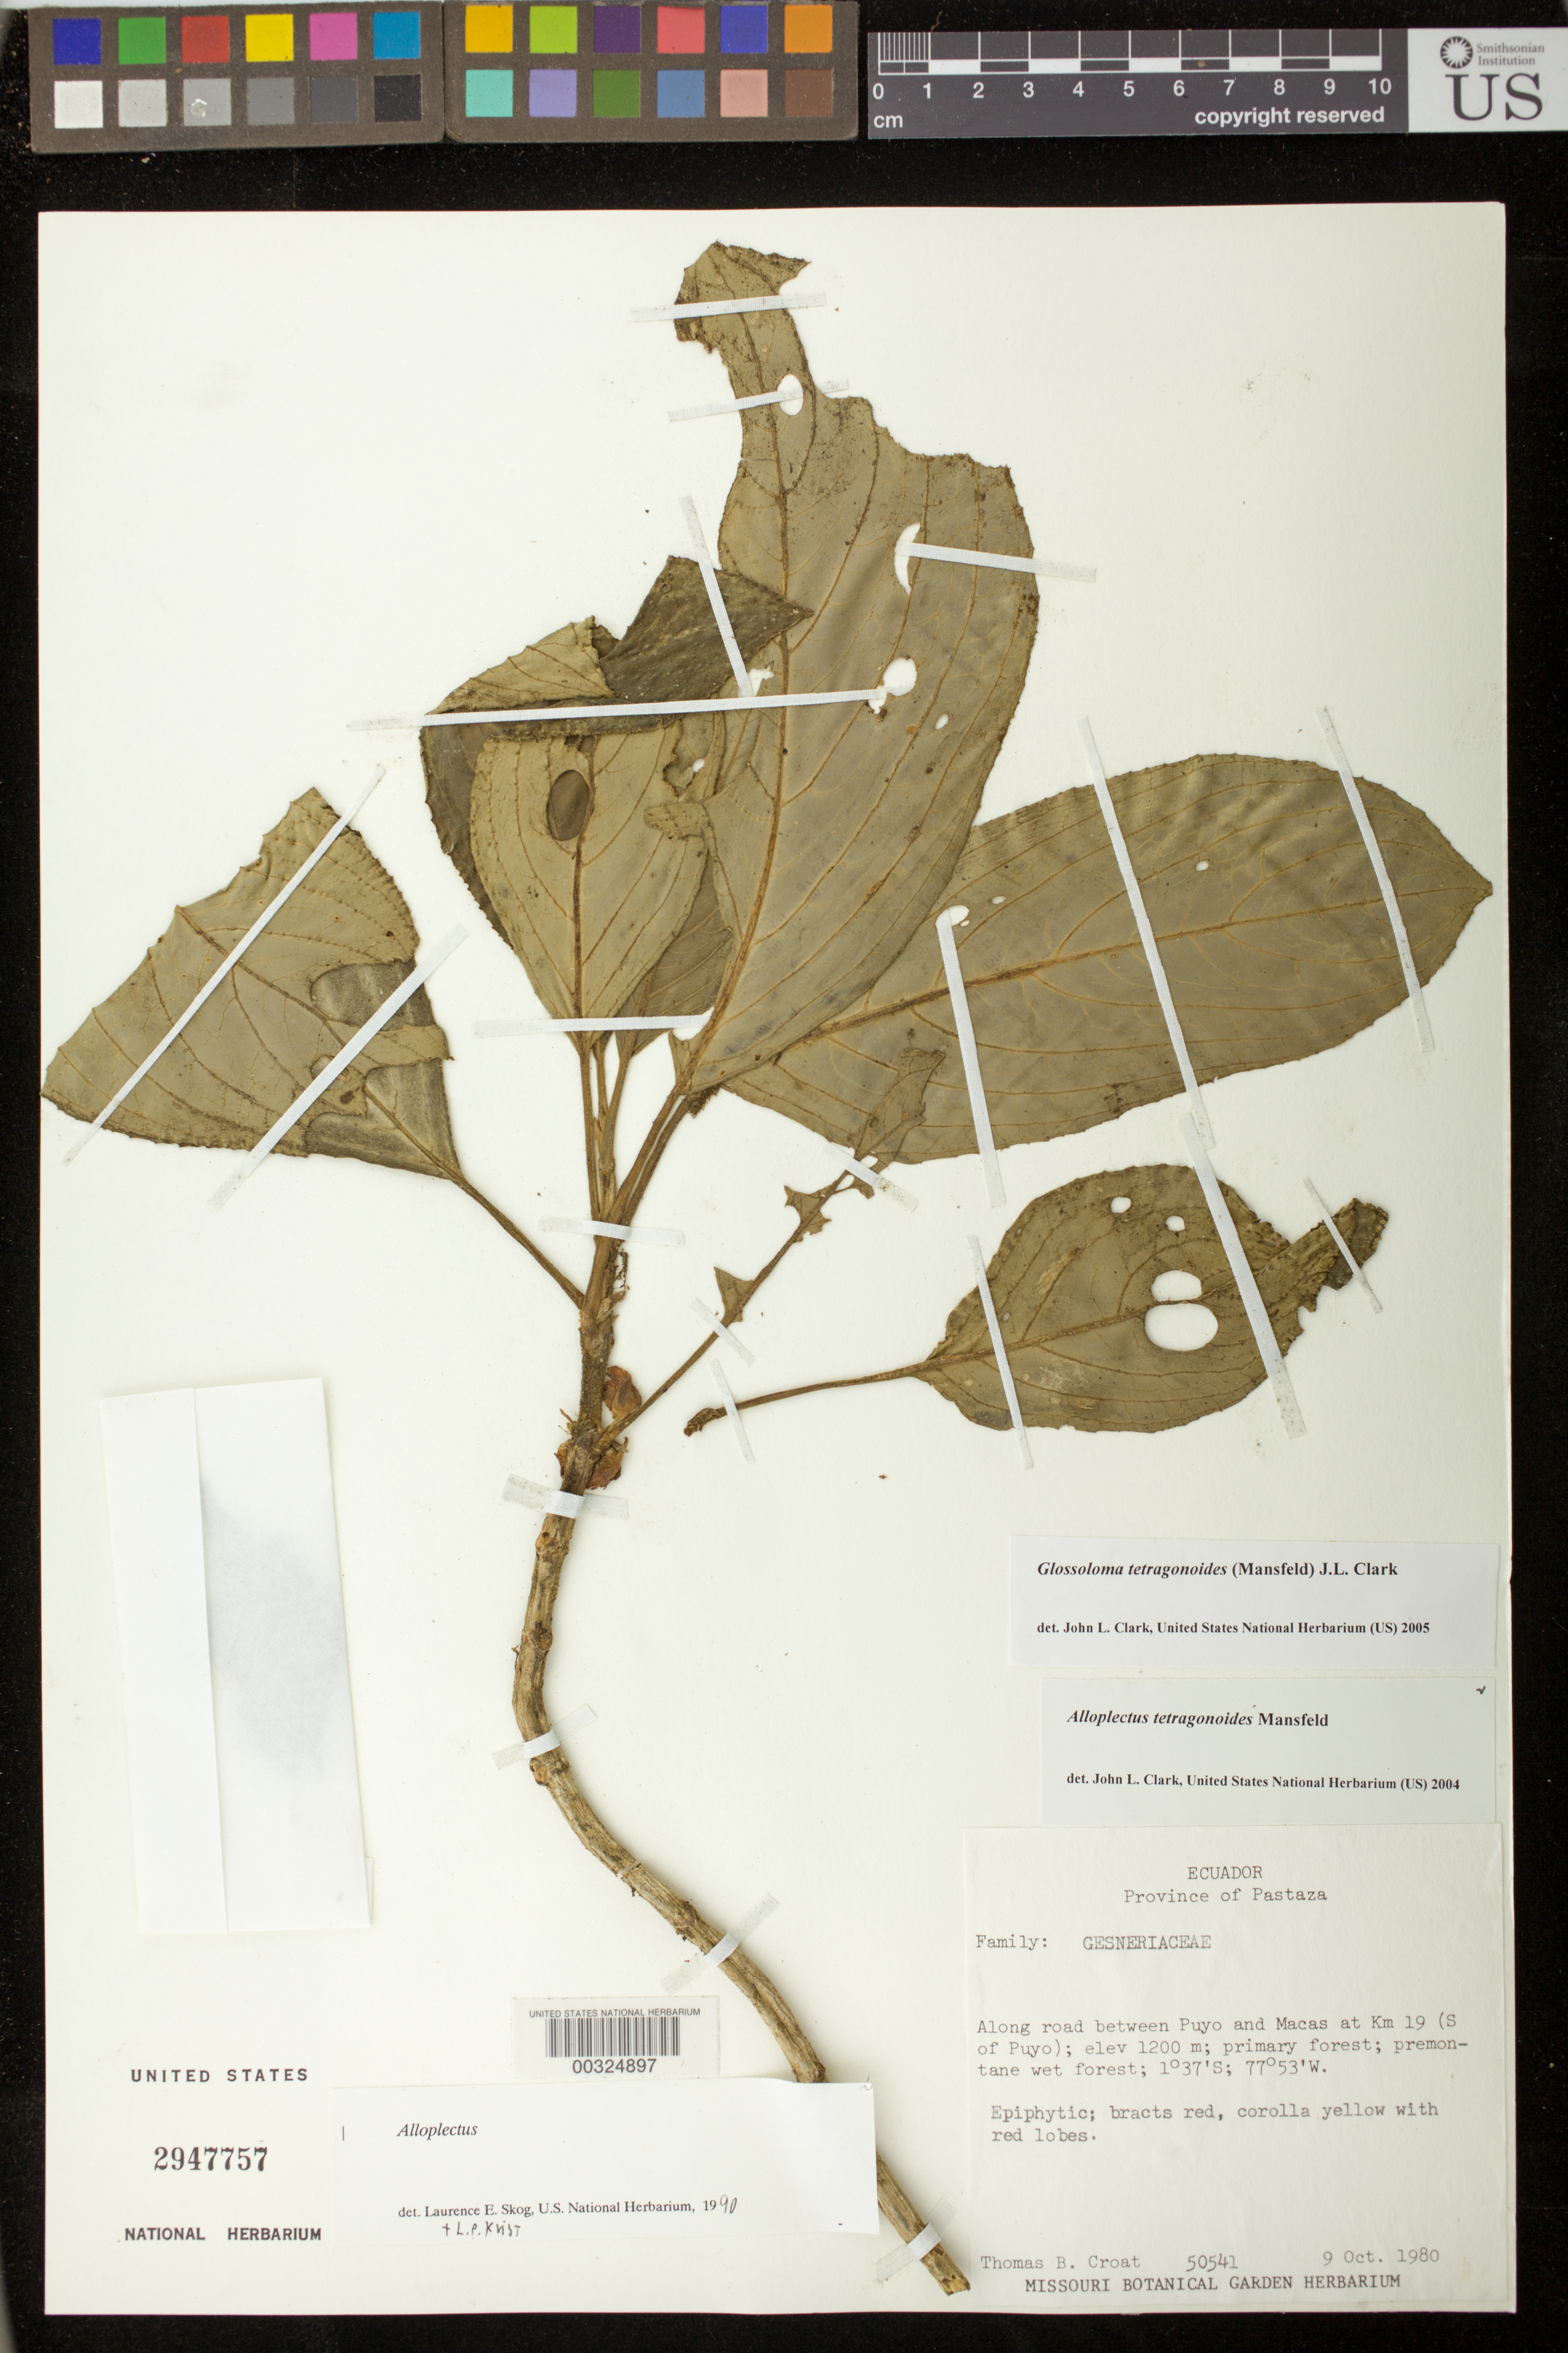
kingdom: Plantae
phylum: Tracheophyta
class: Magnoliopsida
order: Lamiales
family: Gesneriaceae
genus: Glossoloma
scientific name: Glossoloma tetragonoides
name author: (Mansf.) J.L. Clark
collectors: T. B. Croat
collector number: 50541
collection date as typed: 09 Oct 1980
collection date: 1980-10-09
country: Ecuador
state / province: Pastaza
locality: Along road between Puyo and Macas at km 19 (S of Puyo)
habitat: Primary forest, premontane wet forest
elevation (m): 1200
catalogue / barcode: US 2947757